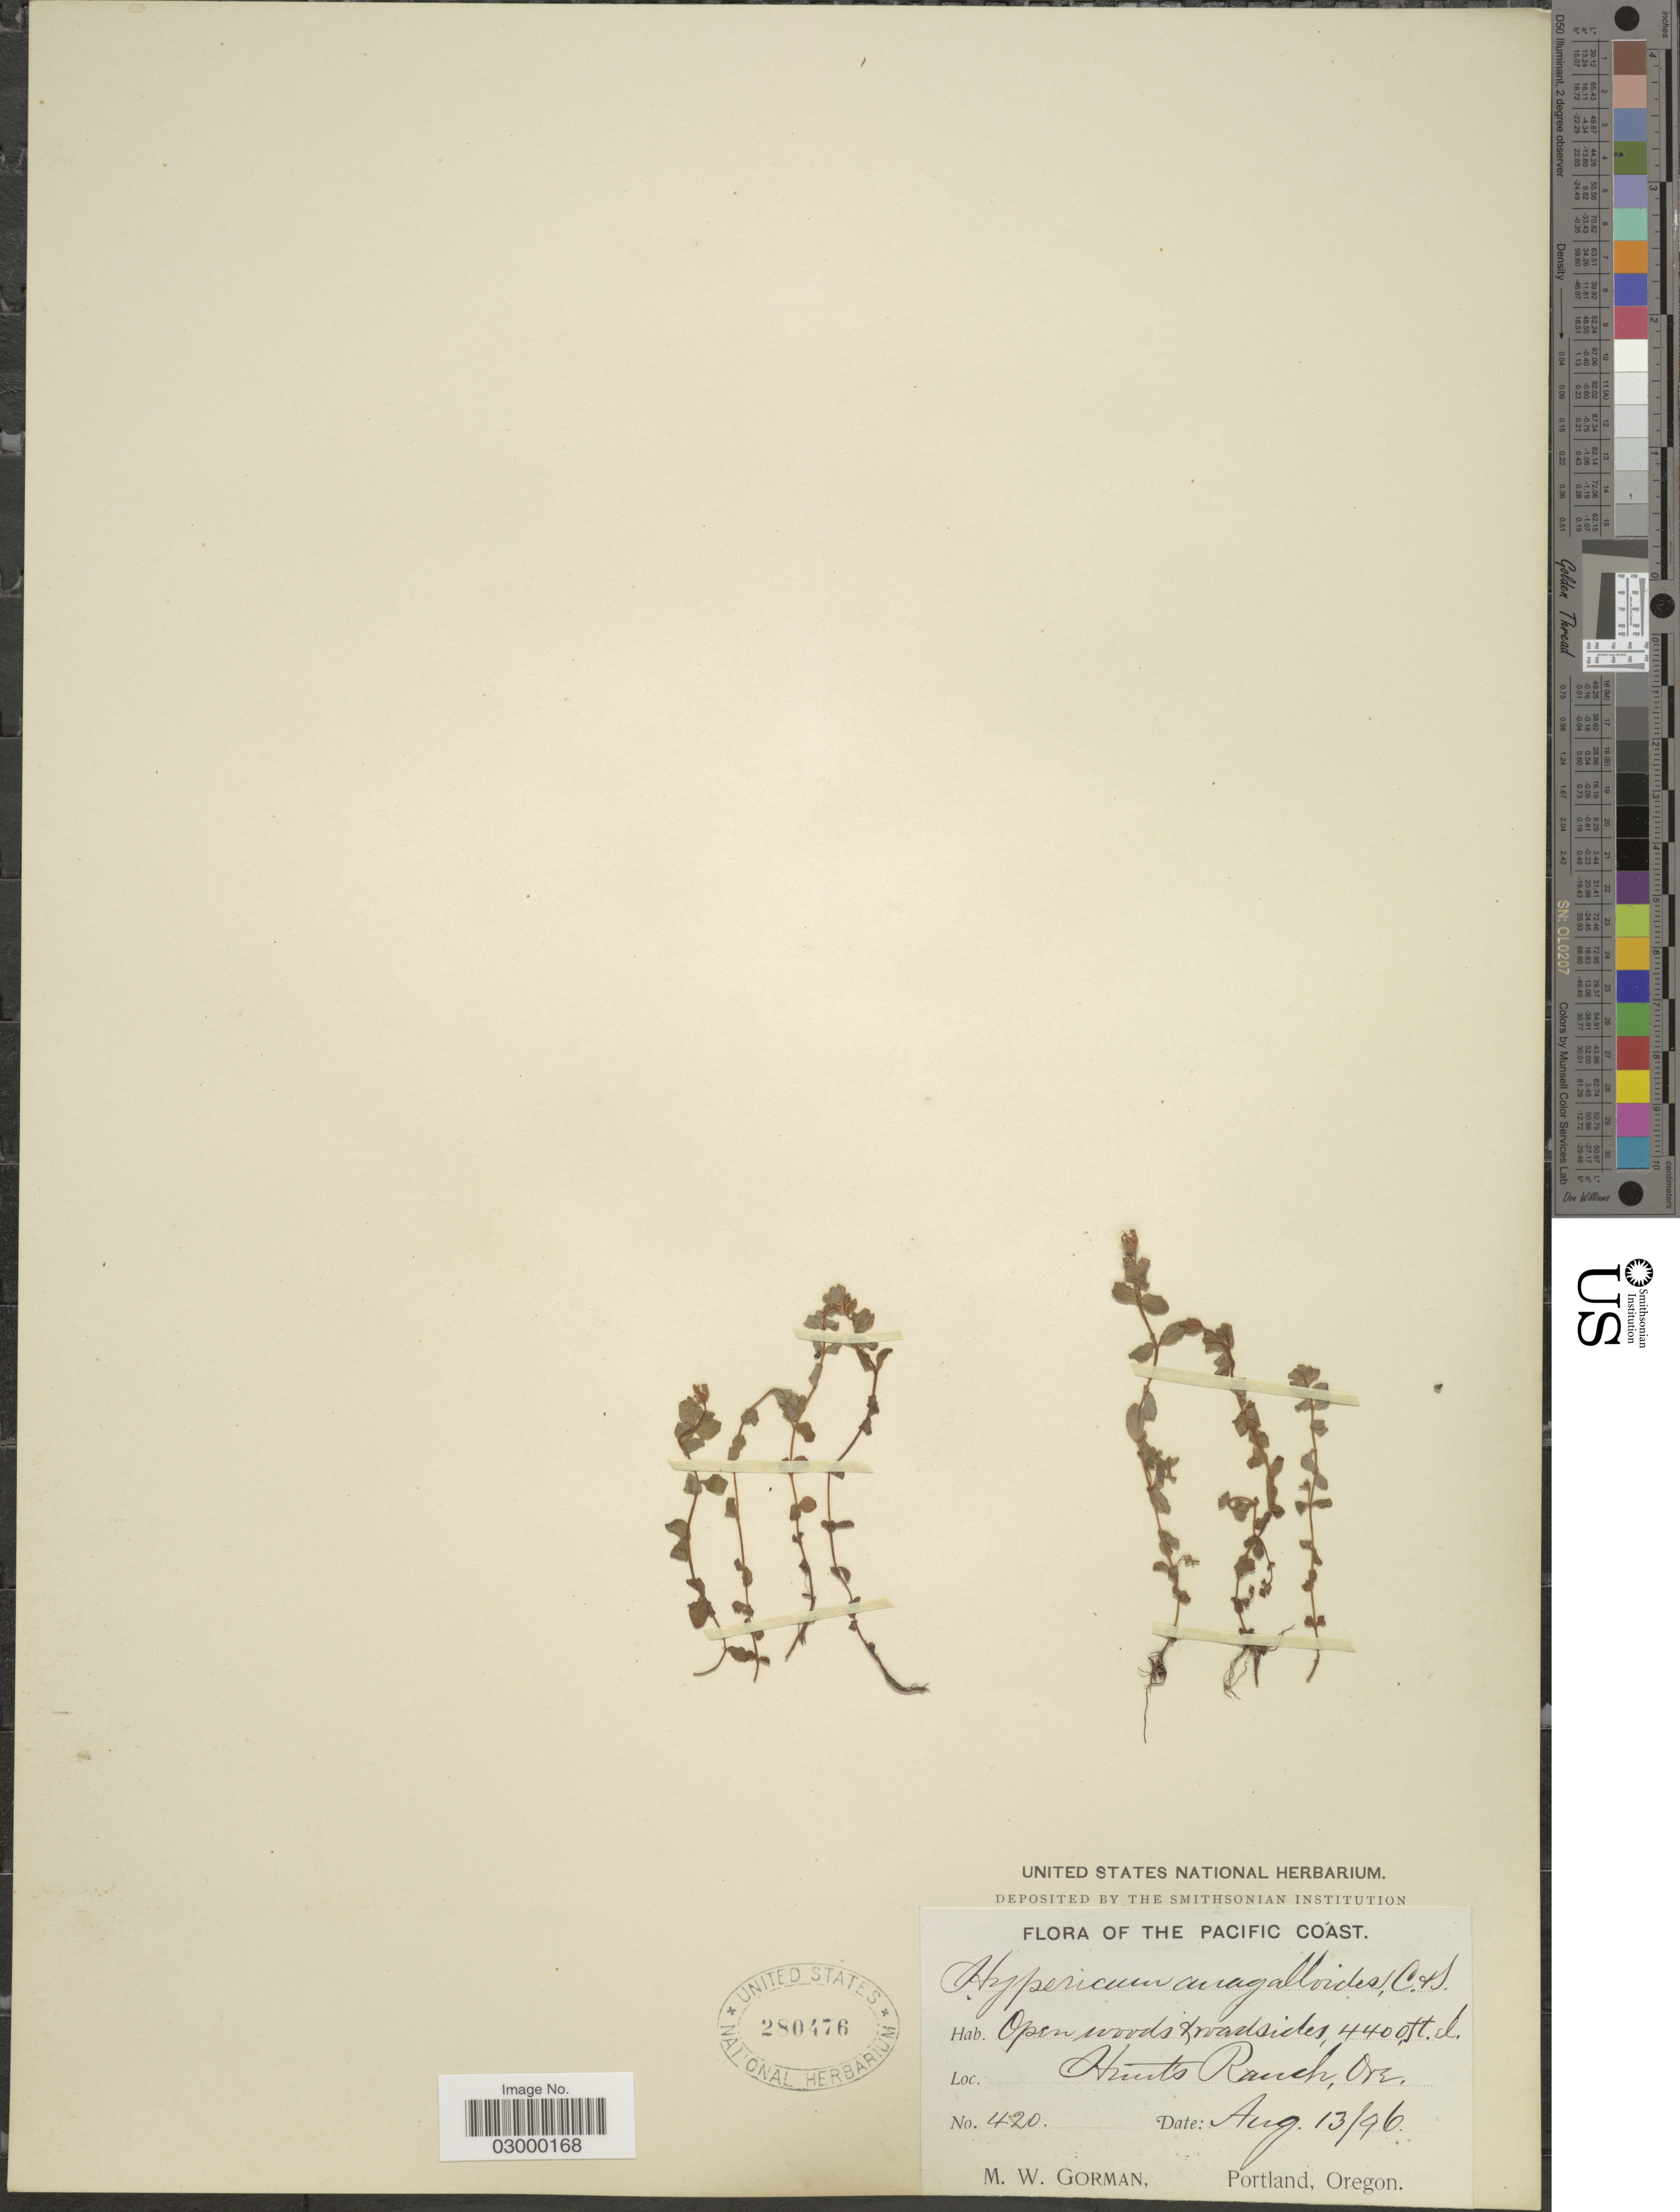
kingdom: Plantae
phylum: Tracheophyta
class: Magnoliopsida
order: Malpighiales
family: Hypericaceae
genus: Hypericum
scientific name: Hypericum anagalloides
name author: Cham. & Schltdl.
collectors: M. W. Gorman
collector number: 420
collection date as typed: Transcribed d/m/y: 13/8/96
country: United States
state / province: Oregon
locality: The Pacific Coast, Hunt's Ranch.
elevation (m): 1341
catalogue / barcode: US 280476